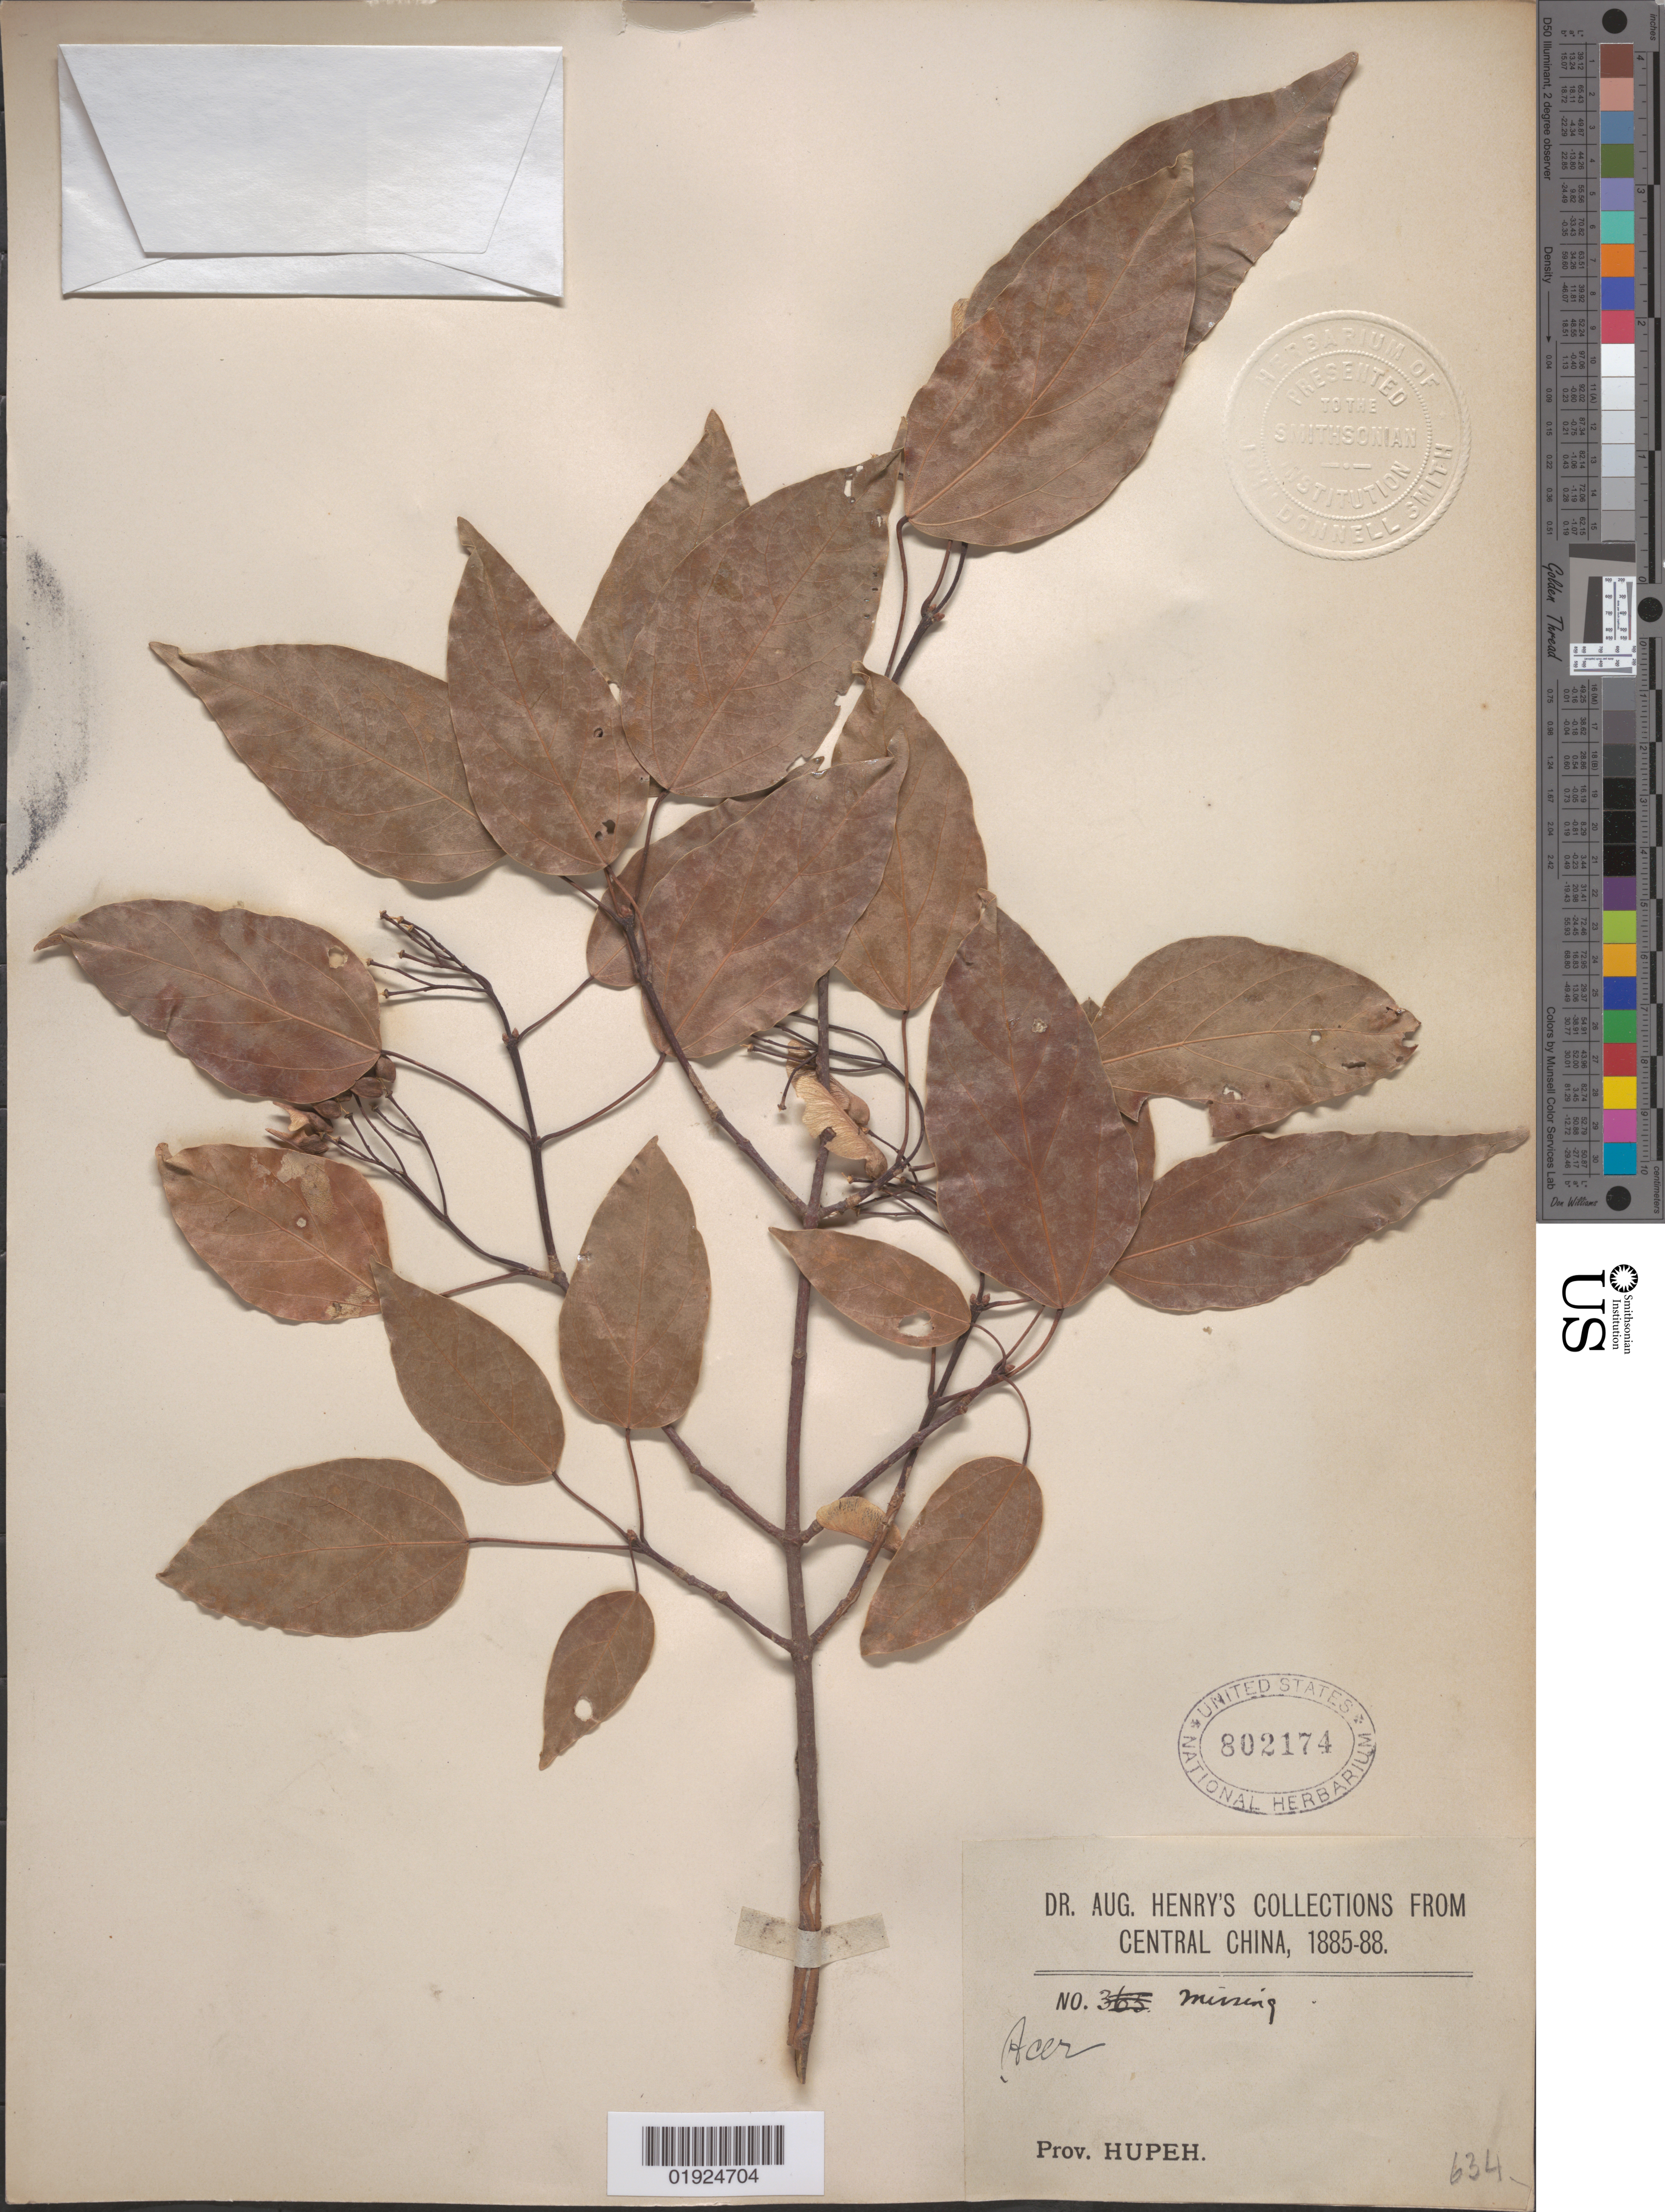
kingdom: Plantae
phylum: Tracheophyta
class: Magnoliopsida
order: Sapindales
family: Sapindaceae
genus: Acer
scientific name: Acer oblongum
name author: Wall. ex DC.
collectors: A. Henry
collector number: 634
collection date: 1885/1888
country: China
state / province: Hubei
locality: Prov. Hupeh [Hubei]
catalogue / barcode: US 802174